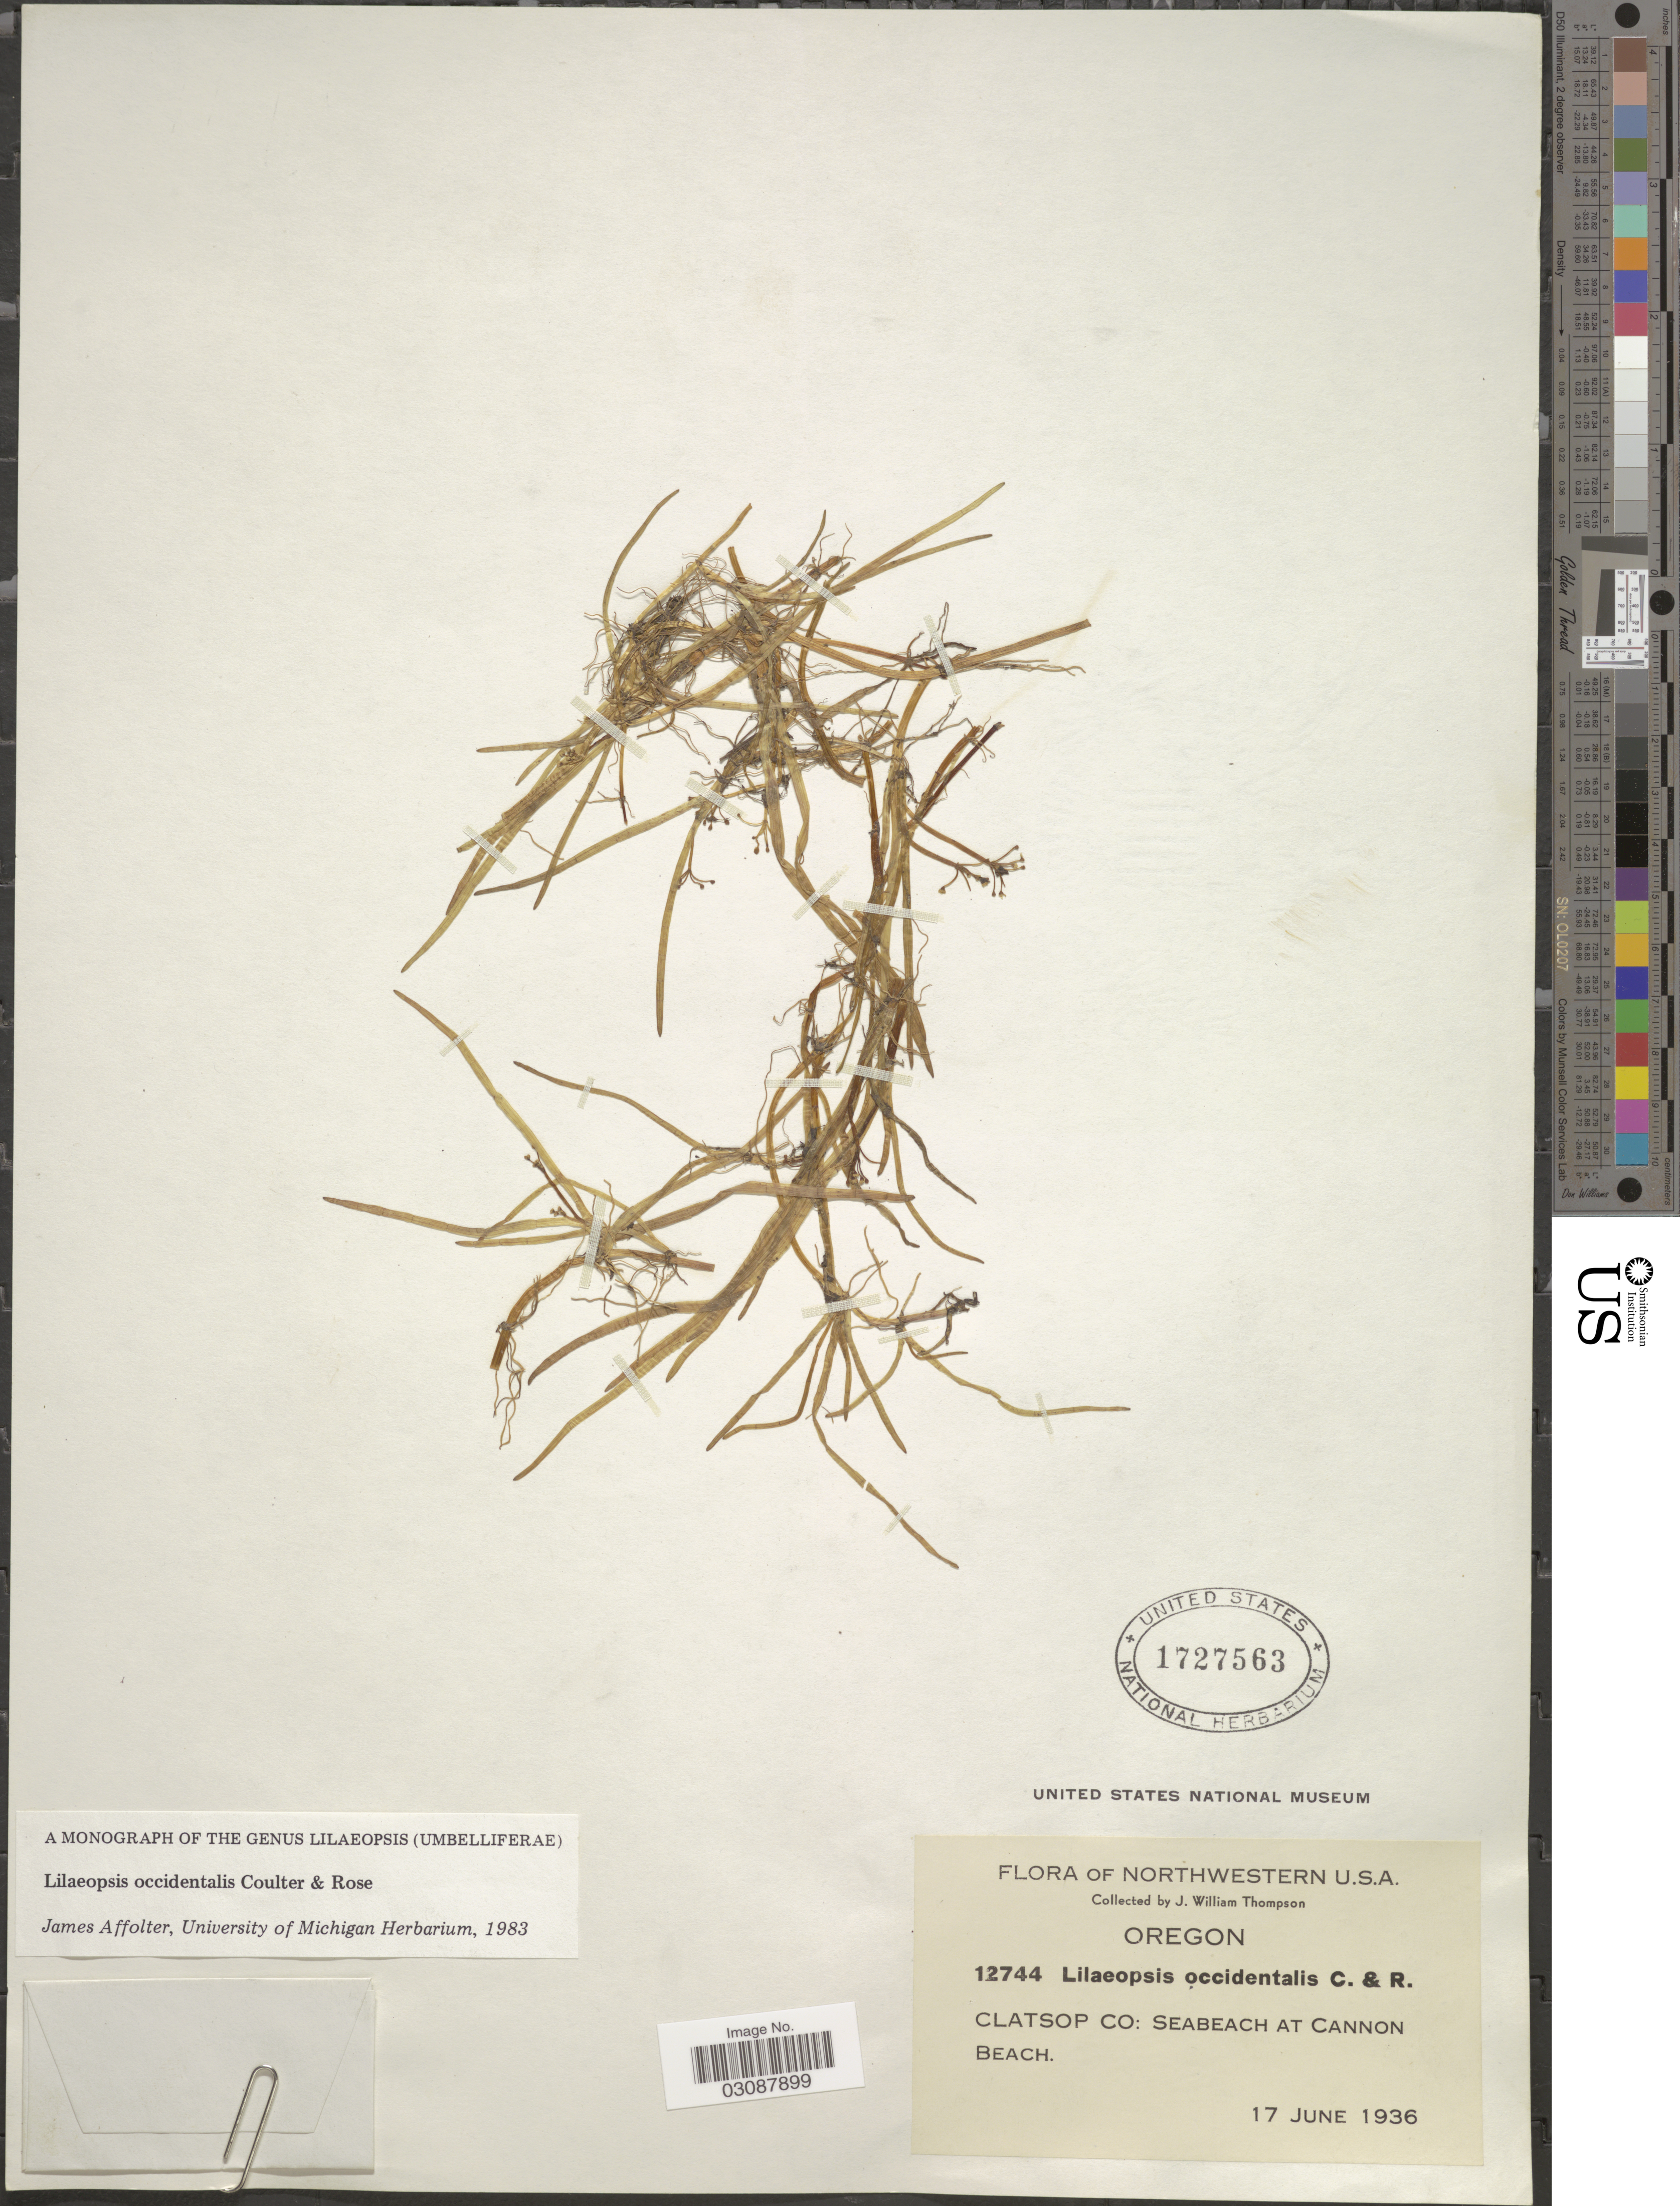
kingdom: Plantae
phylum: Tracheophyta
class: Magnoliopsida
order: Apiales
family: Apiaceae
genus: Lilaeopsis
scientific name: Lilaeopsis occidentalis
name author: J.M. Coult. & Rose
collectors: J. W. Thompson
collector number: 12744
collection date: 1936-06-17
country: United States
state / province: Oregon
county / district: Clatsop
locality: Northwestern U.S.A. Clatsop Co: seabeach at Cannon beach.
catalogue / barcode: US 1727563